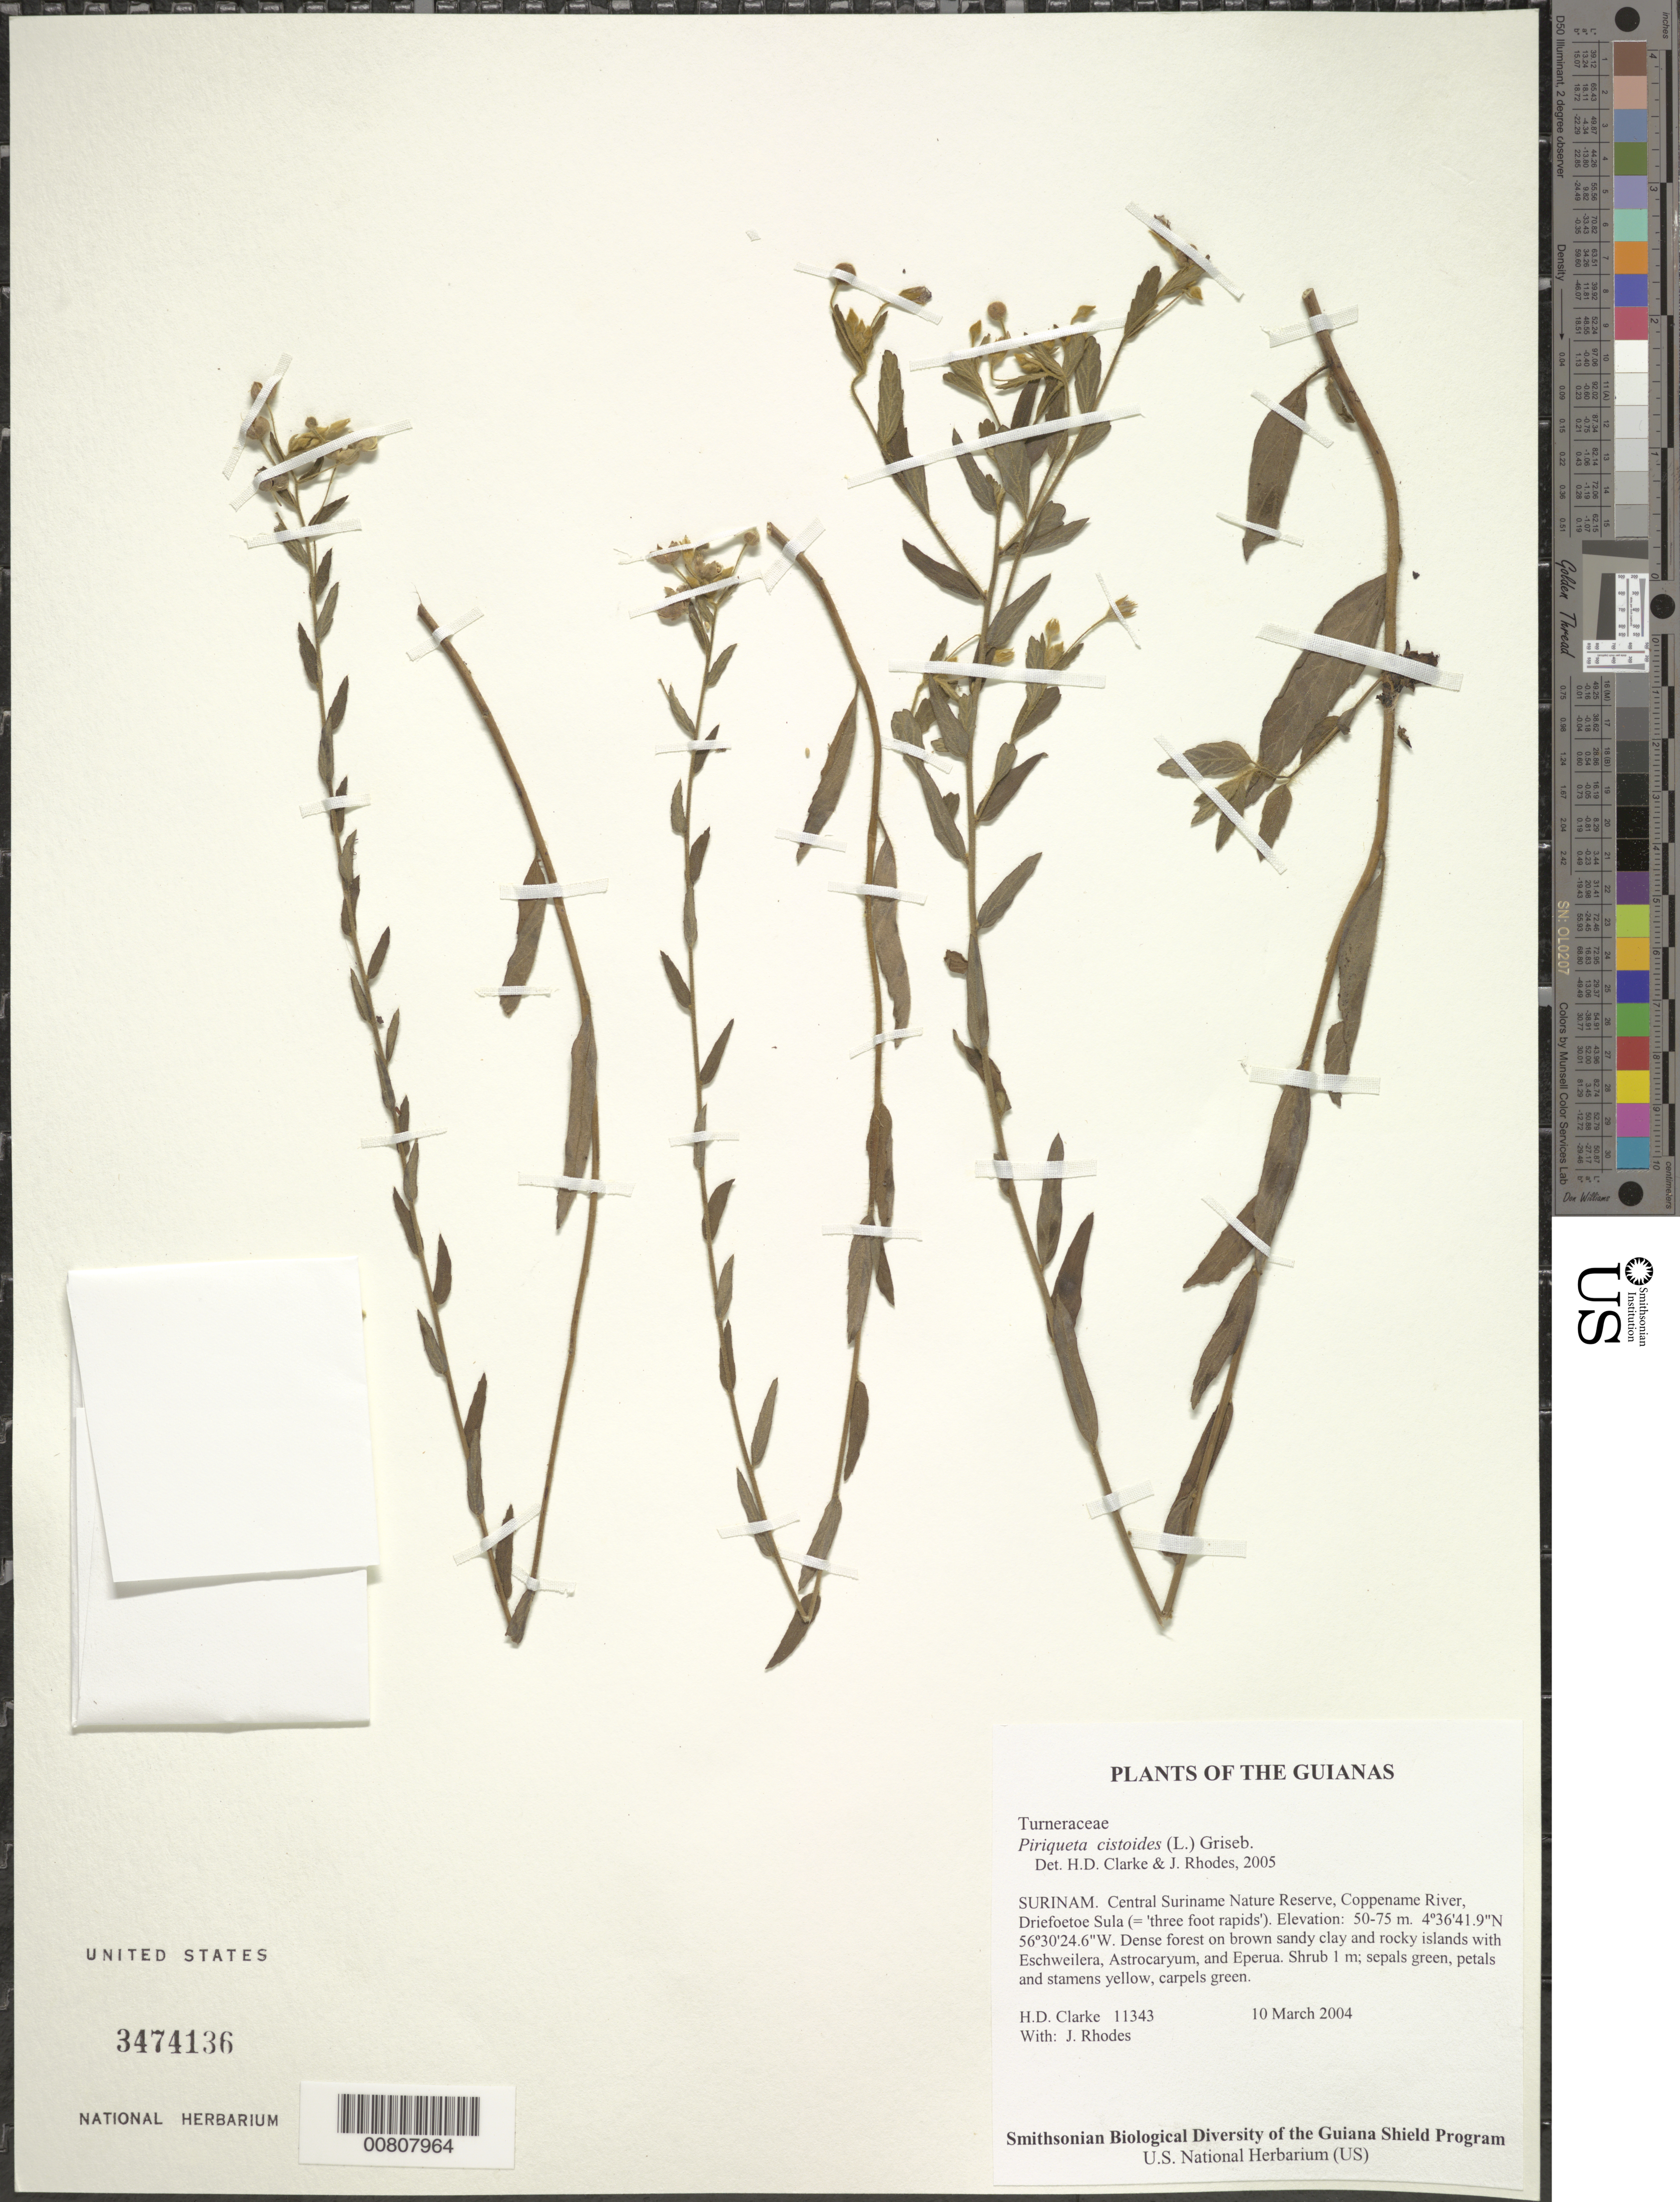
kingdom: Plantae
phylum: Tracheophyta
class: Magnoliopsida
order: Malpighiales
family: Turneraceae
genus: Piriqueta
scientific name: Piriqueta cistoides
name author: (L.) Griseb.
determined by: Clarke, H. D.; Rhodes, J.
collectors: H. D. Clarke & J. Rhodes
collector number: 11343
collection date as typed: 10 March 2004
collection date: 2004-03-10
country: Suriname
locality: Central Suriname Nature Reserve, Coppename River, Driefoetoe Sula (= 'three foot rapids')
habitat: Dense forest on brown sandy clay and rocky islands with Eschweilera, Astrocaryum, and Eperua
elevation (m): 50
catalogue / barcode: US 3474136